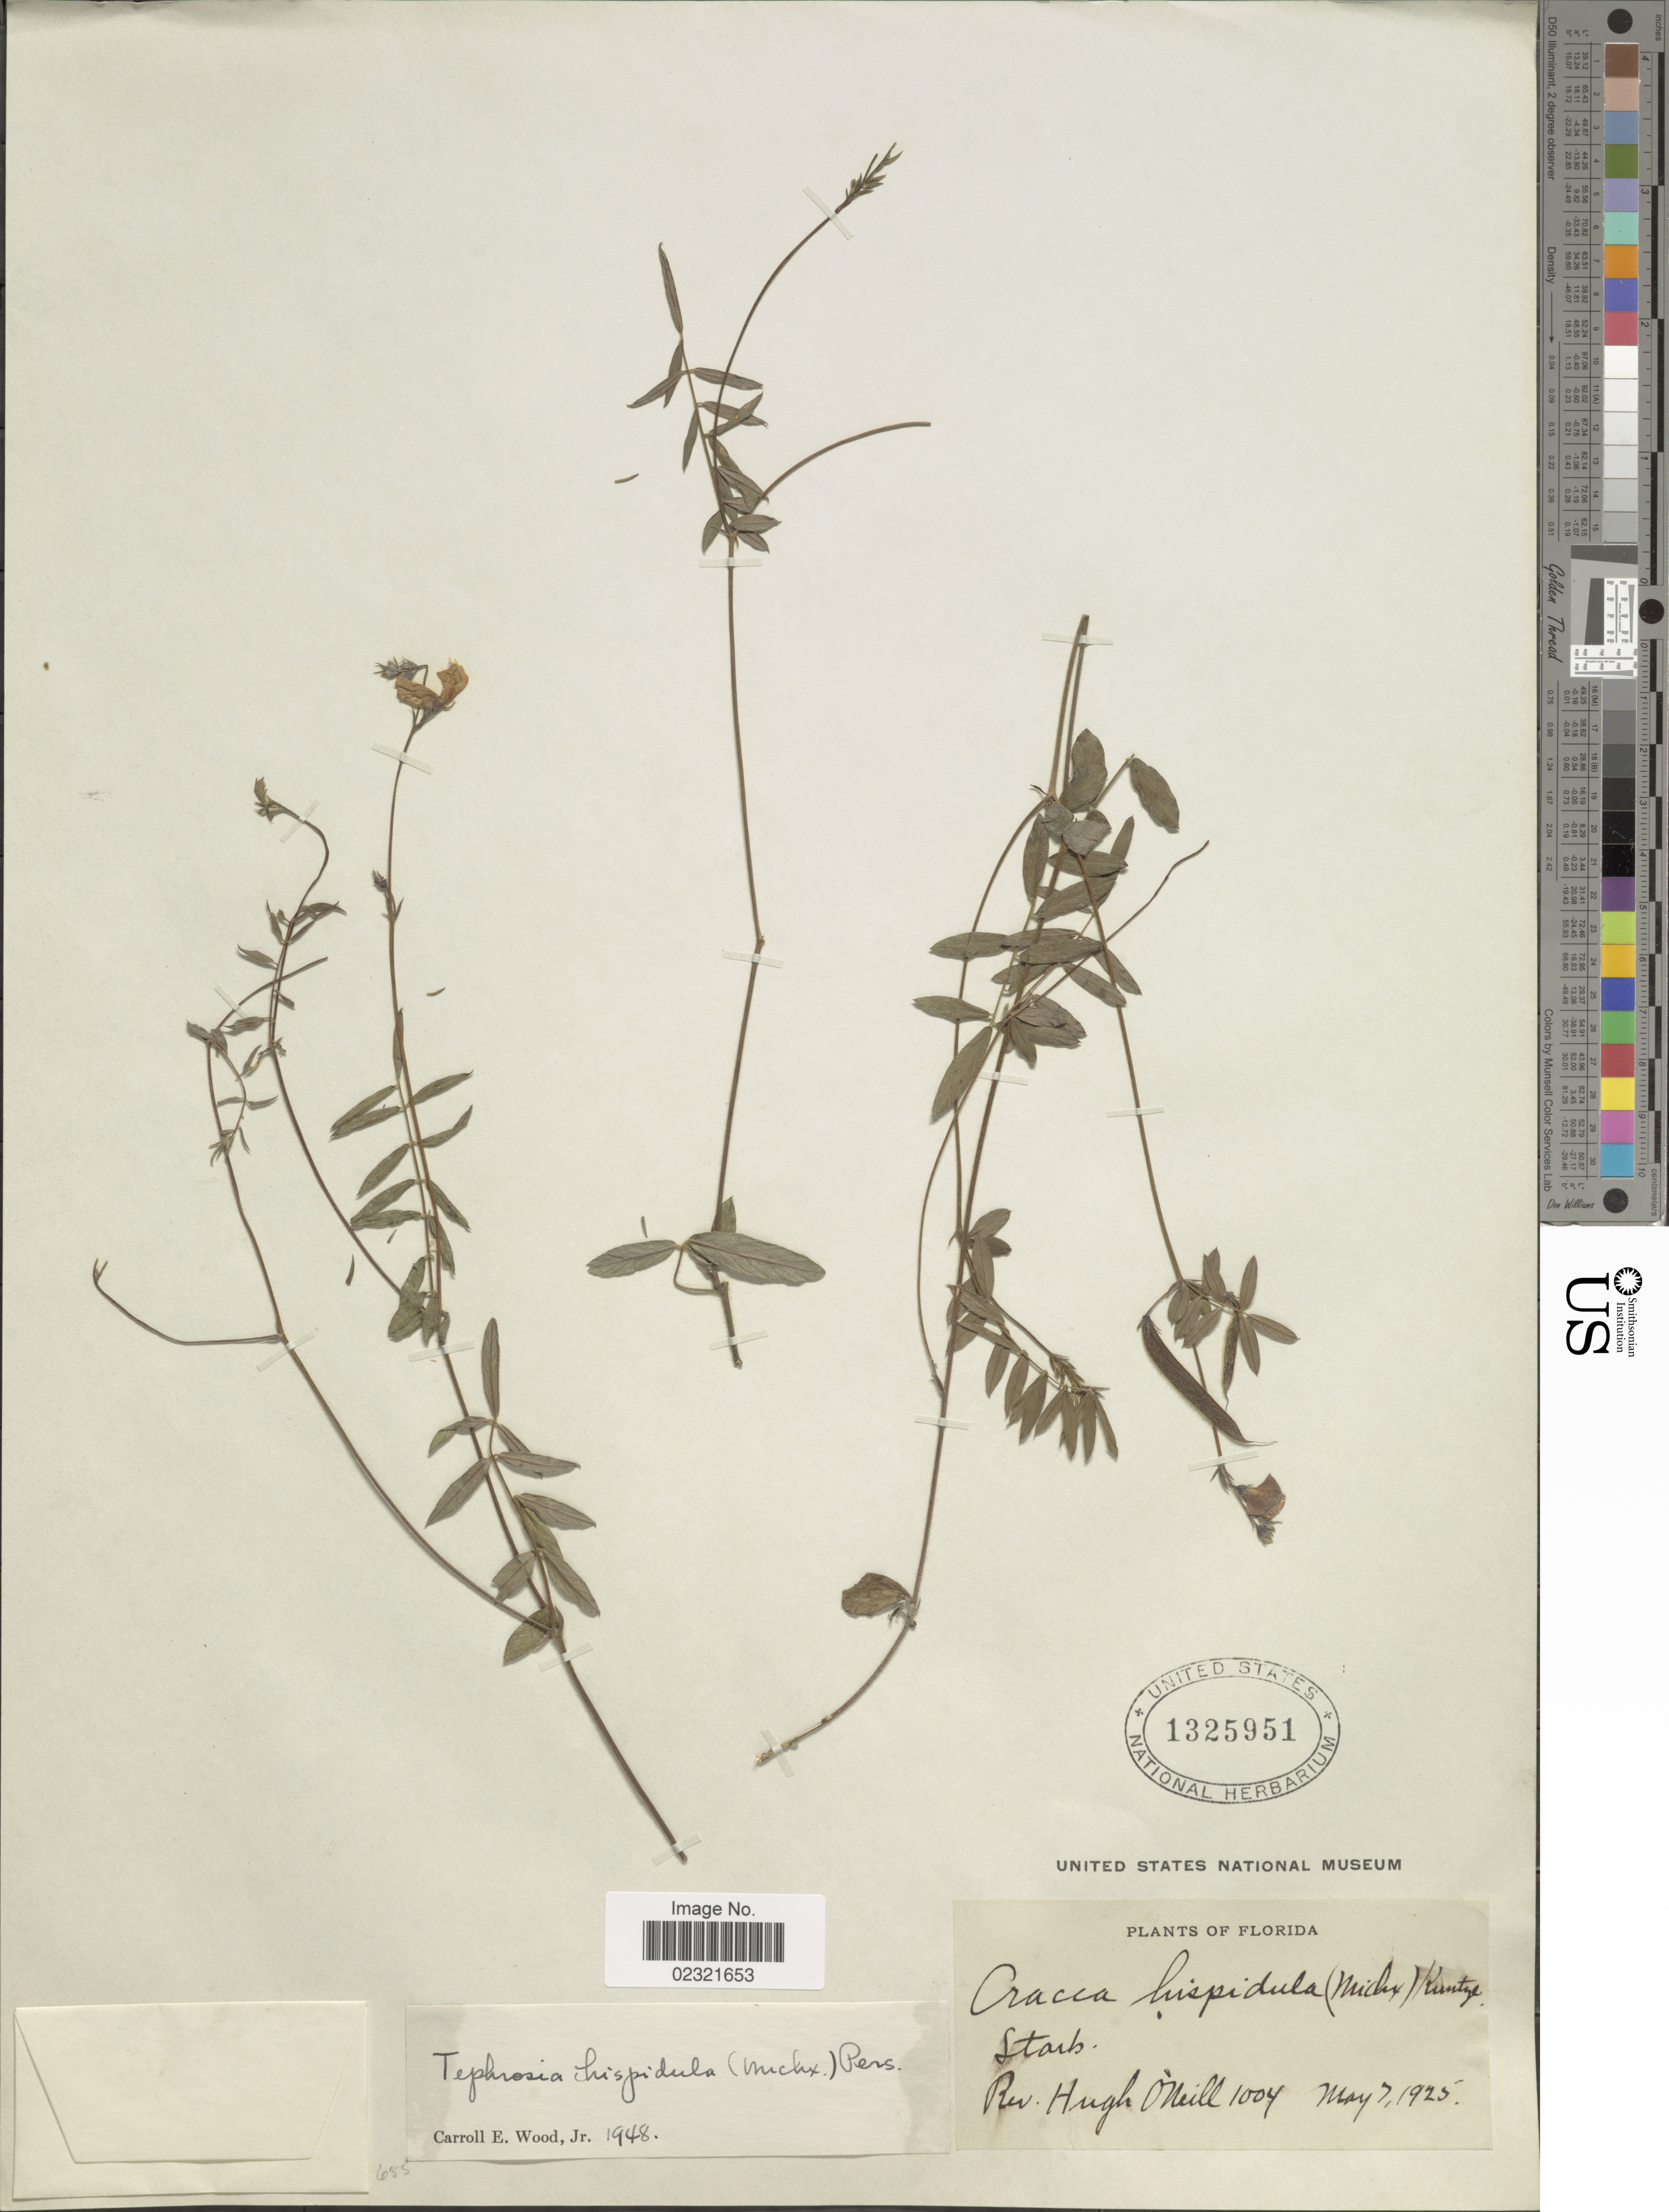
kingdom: Plantae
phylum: Tracheophyta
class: Magnoliopsida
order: Fabales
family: Fabaceae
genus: Tephrosia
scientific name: Tephrosia hispidula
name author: (Michx.) Pers.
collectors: H. O'Neill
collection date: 1925-05-07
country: United States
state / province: Florida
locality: Starb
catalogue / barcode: US 1325951